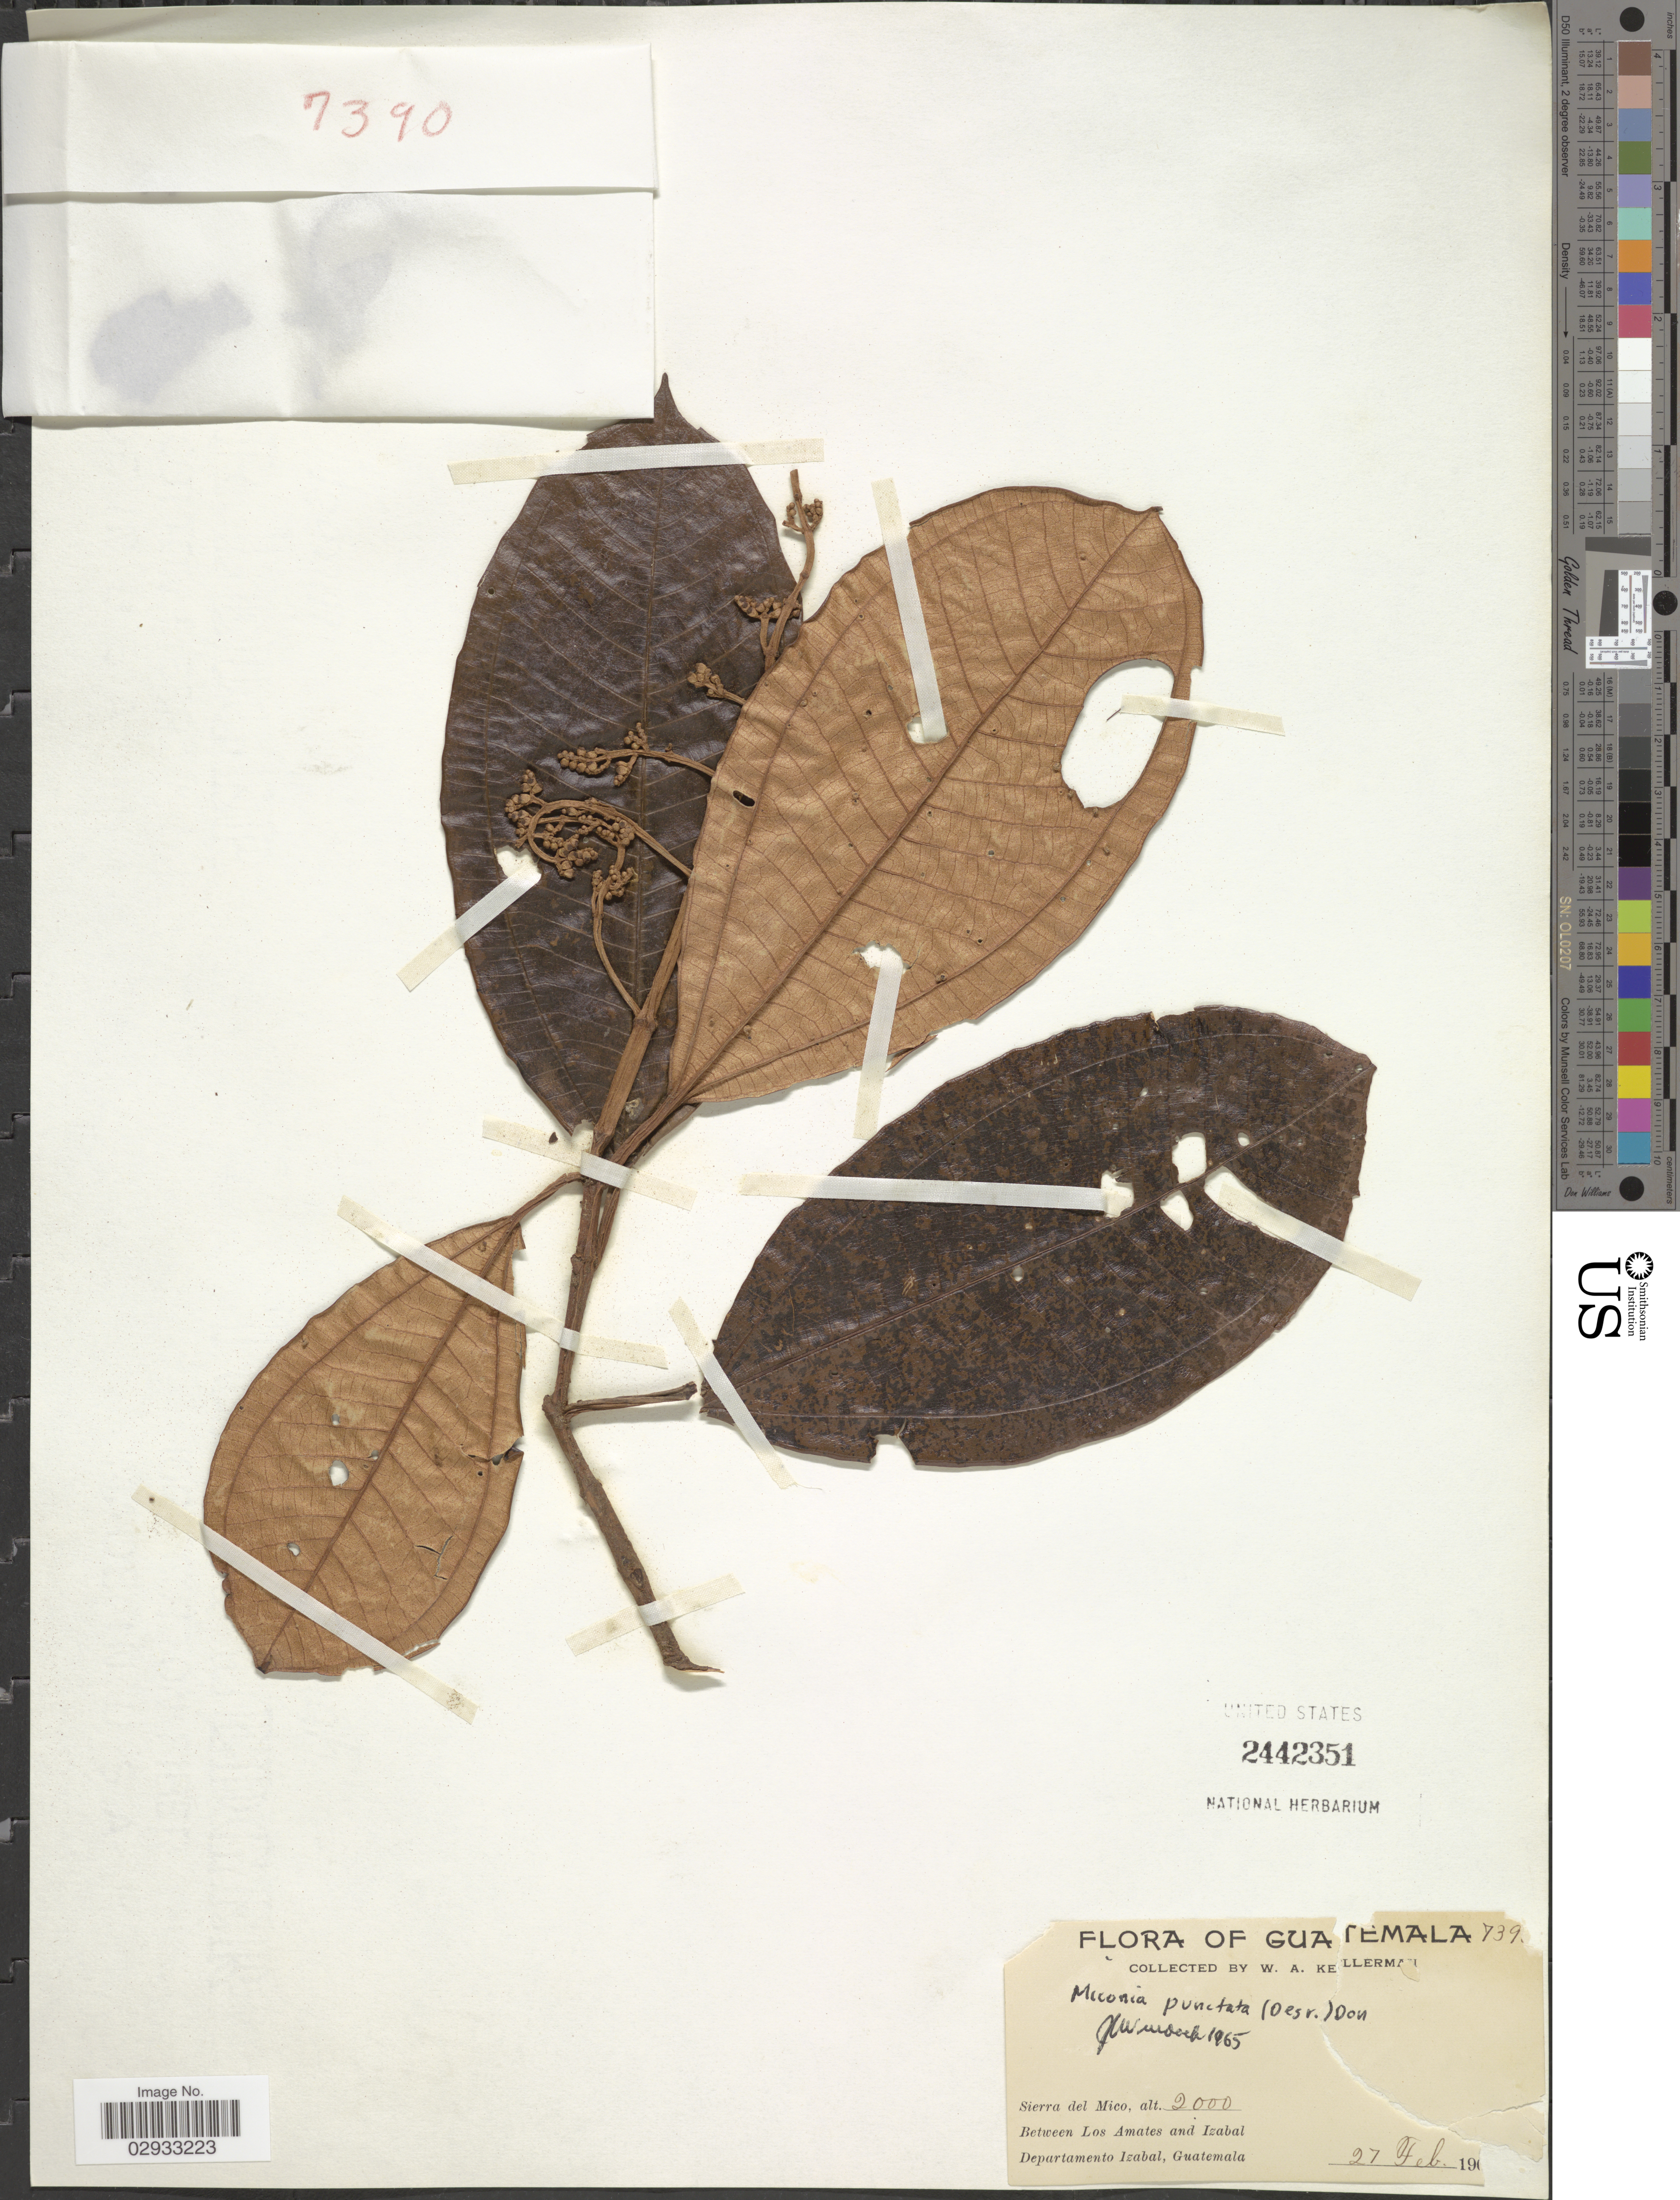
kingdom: Plantae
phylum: Tracheophyta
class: Magnoliopsida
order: Myrtales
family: Melastomataceae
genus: Miconia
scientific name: Miconia punctata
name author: (Desr.) D. Don ex DC.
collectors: W. Kellerman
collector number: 739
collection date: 1901-02-27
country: Guatemala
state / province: Izabal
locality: Sierra del Mico. Between Los Amates and Izabal. Departamento Izabal.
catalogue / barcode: US 2442351